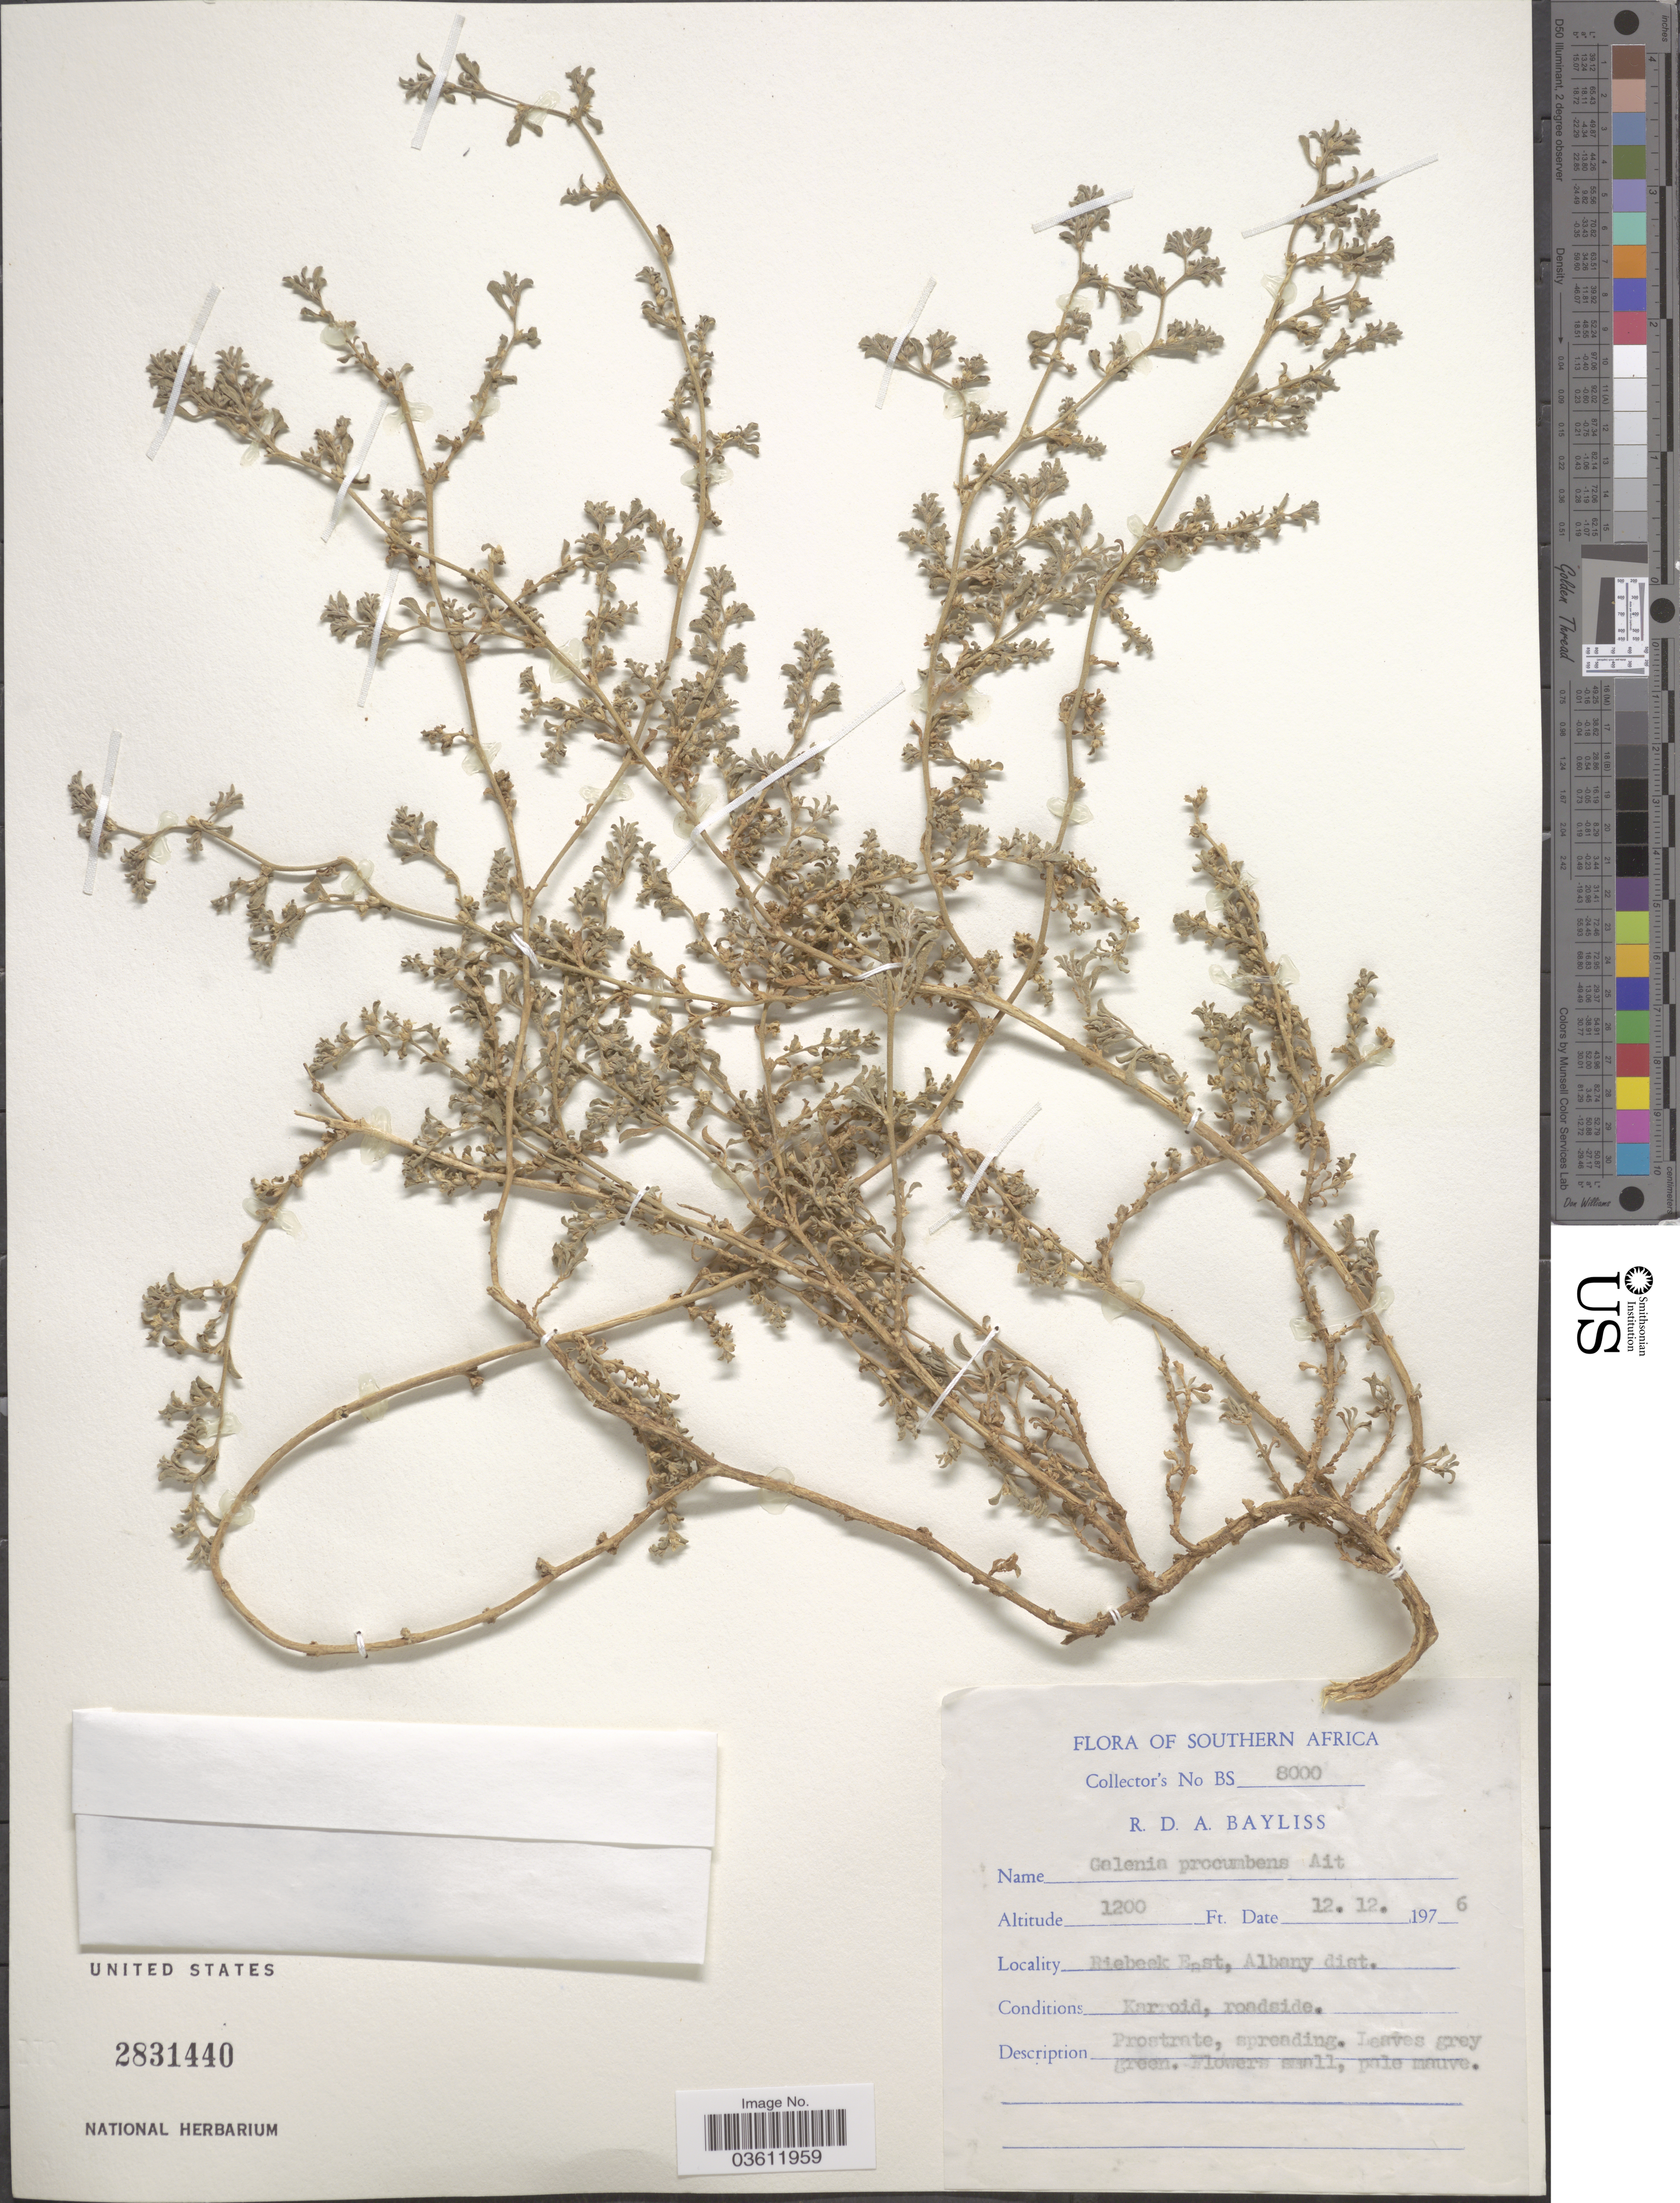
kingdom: Plantae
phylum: Tracheophyta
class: Magnoliopsida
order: Caryophyllales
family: Aizoaceae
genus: Aizoon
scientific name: Aizoon namaense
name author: (Schinz) Klak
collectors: R. Bayliss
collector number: BS8000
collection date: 1976-12-12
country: South Africa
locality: Southern Africa. Riebeek East, Albany dist.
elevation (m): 366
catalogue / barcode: US 2831440